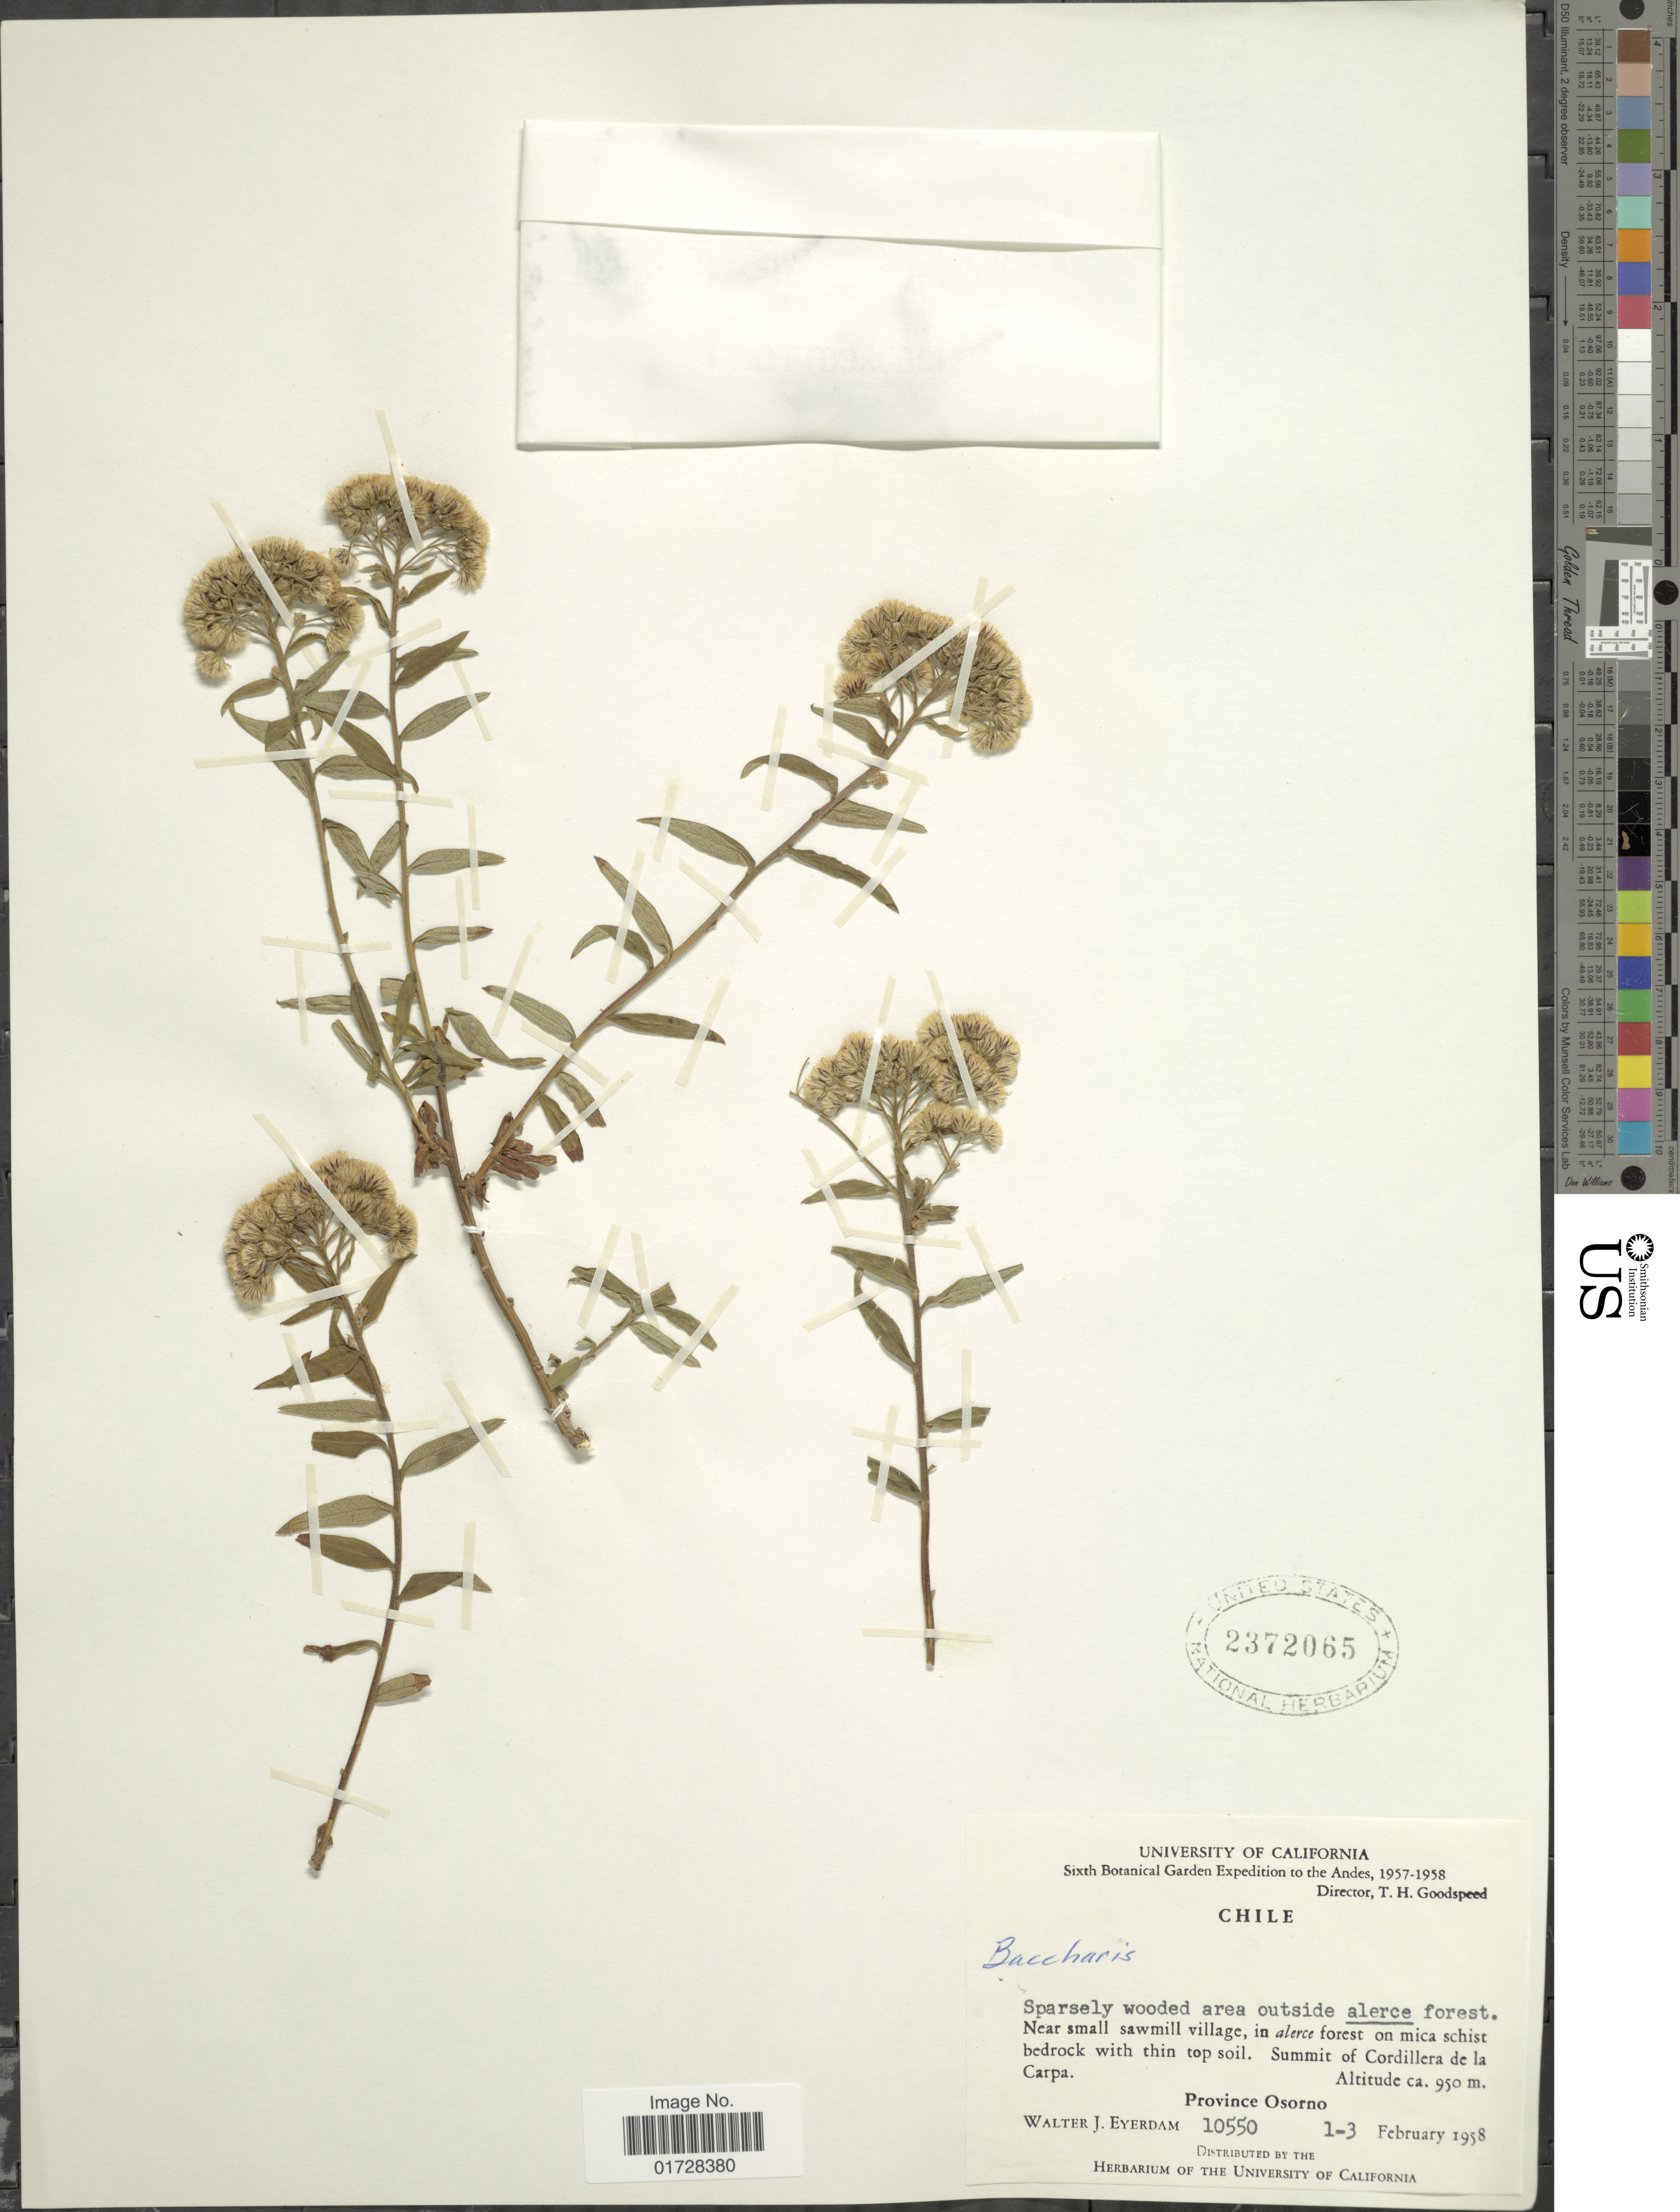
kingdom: Plantae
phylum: Tracheophyta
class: Magnoliopsida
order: Asterales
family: Asteraceae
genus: Baccharis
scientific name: Baccharis sp.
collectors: W. J. Eyerdam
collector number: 10550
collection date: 1958-02-01/1958-02-03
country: Chile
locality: Andes, Summit of Cordillera de la Carpa, Province Osorno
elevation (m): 950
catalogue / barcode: US 2372065